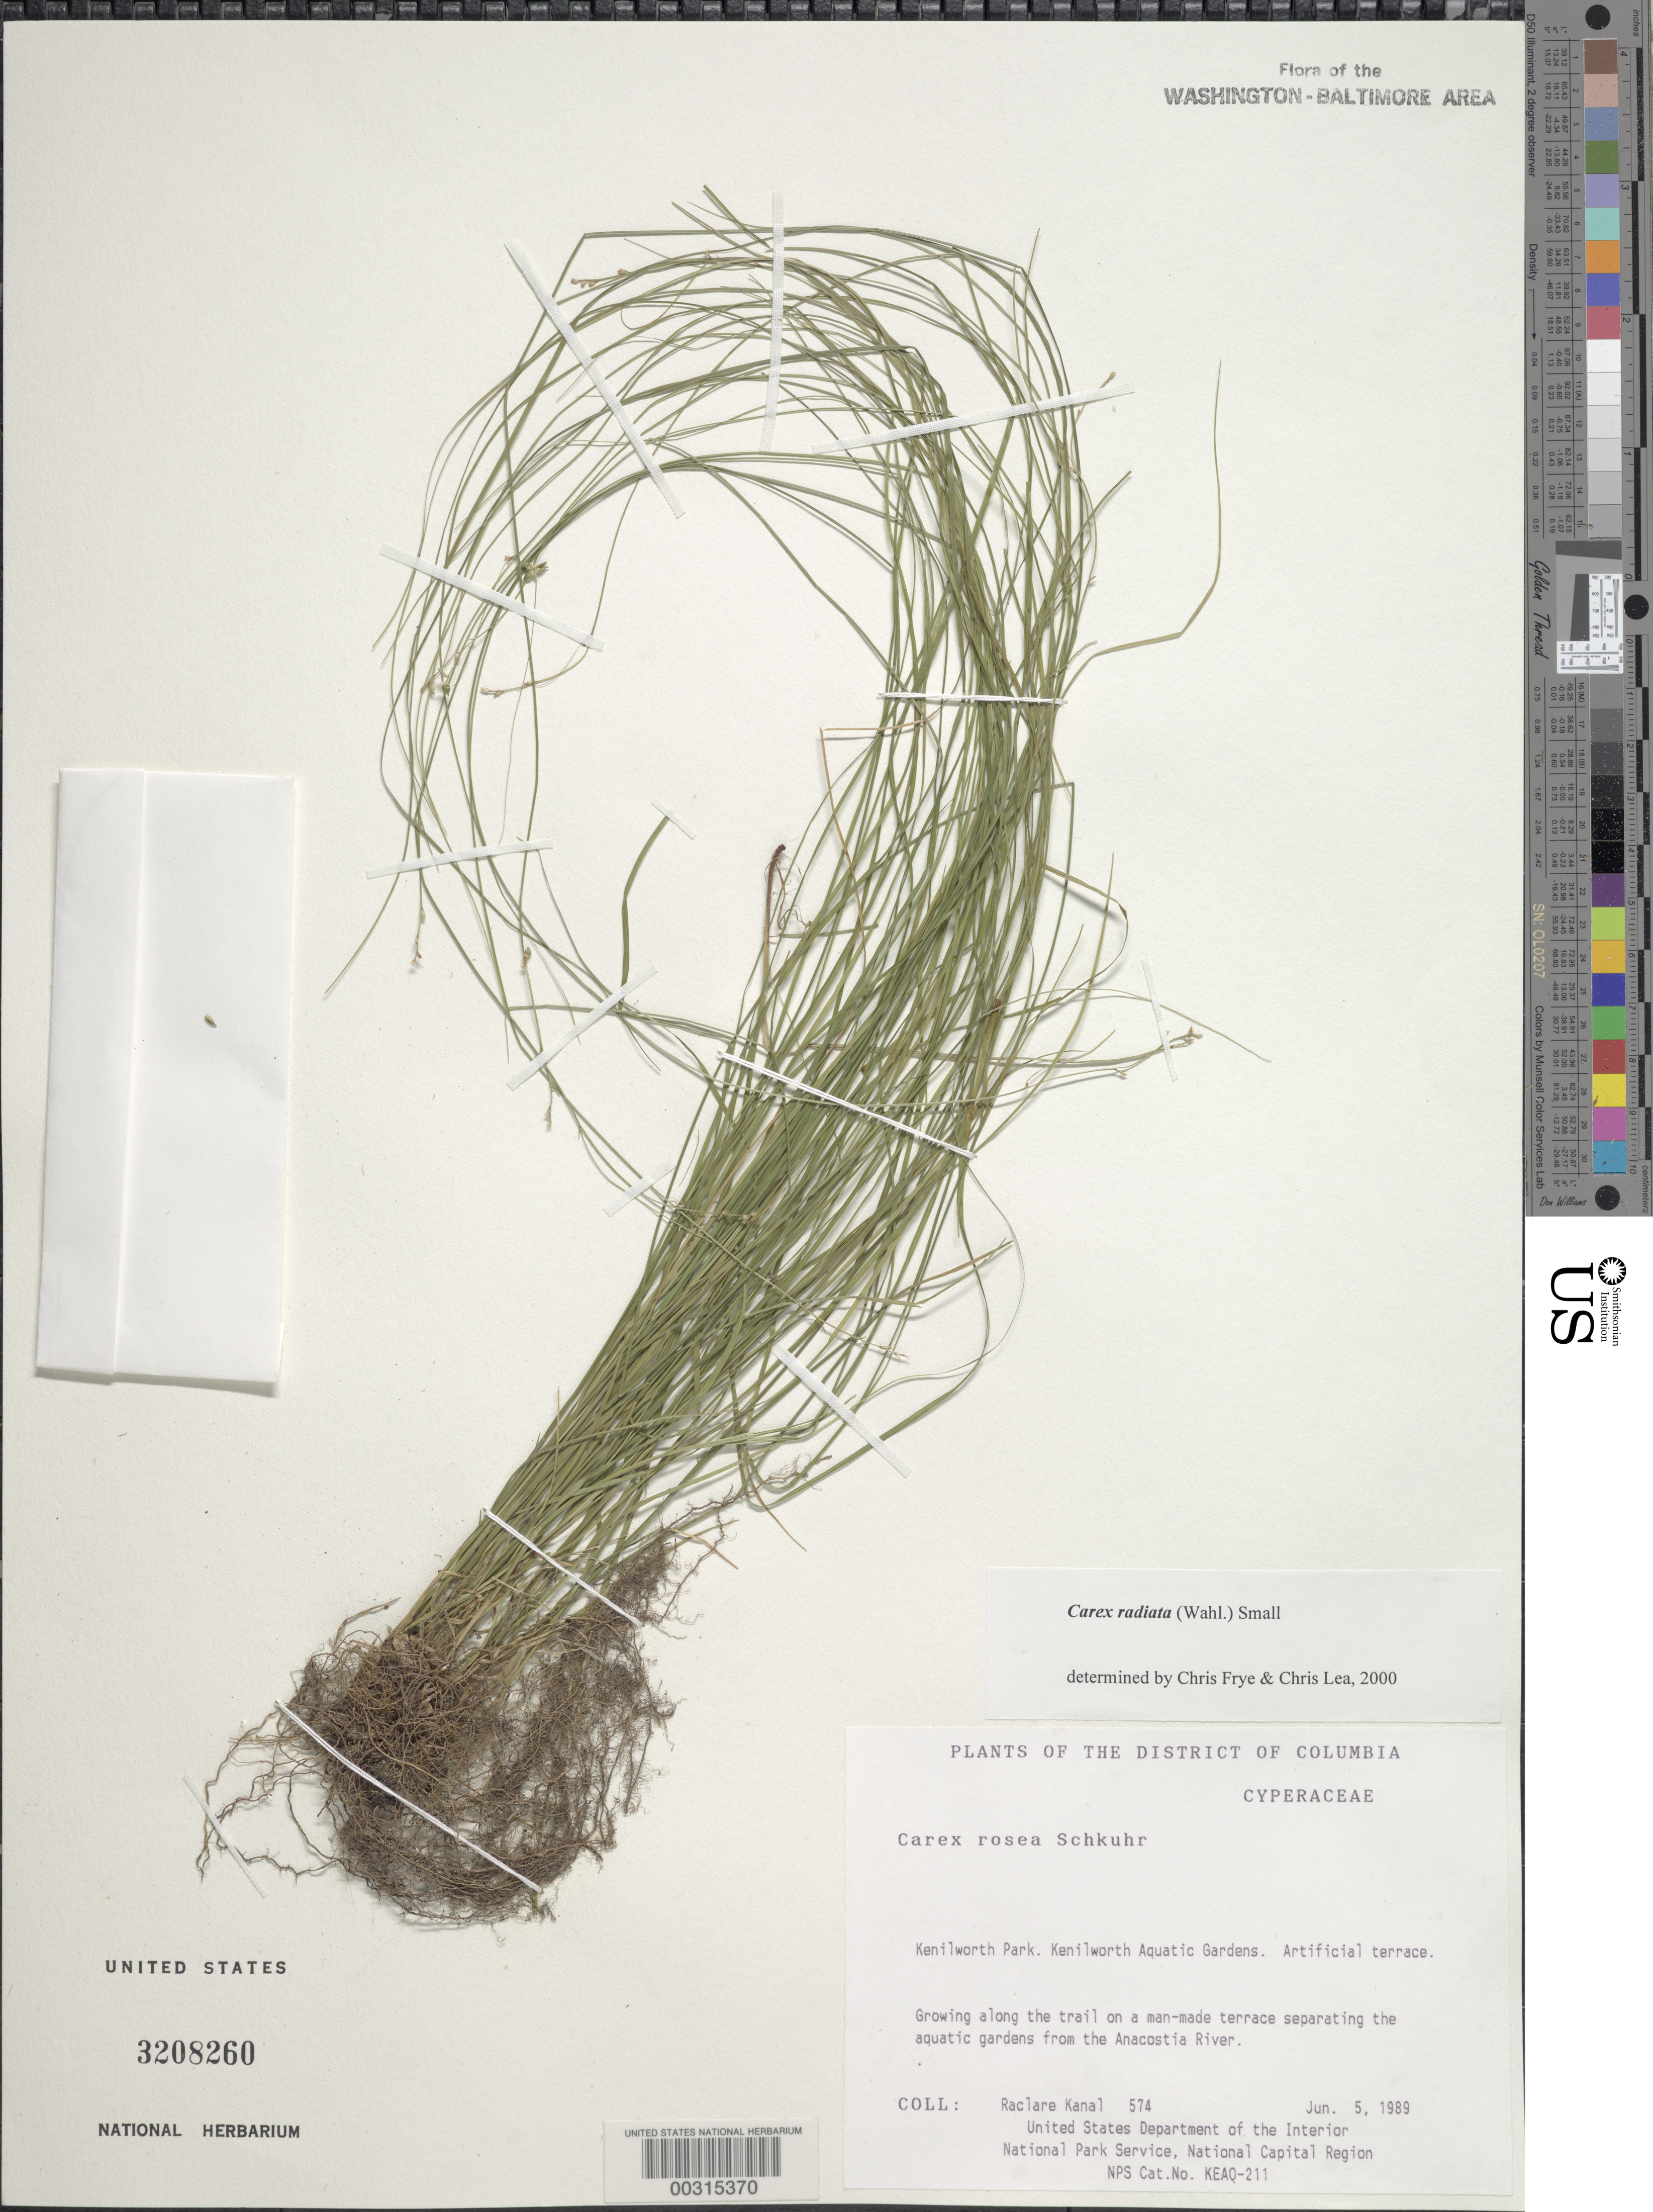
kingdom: Plantae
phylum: Tracheophyta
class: Liliopsida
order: Poales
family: Cyperaceae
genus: Carex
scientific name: Carex radiata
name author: (Wahlenb.) Small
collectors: R. Kanal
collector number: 574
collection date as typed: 05 Jun 1989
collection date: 1989-06-05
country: United States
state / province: District of Columbia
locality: Kenilworth Park, Kenilworth Aquatic Gardens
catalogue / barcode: US 3208260